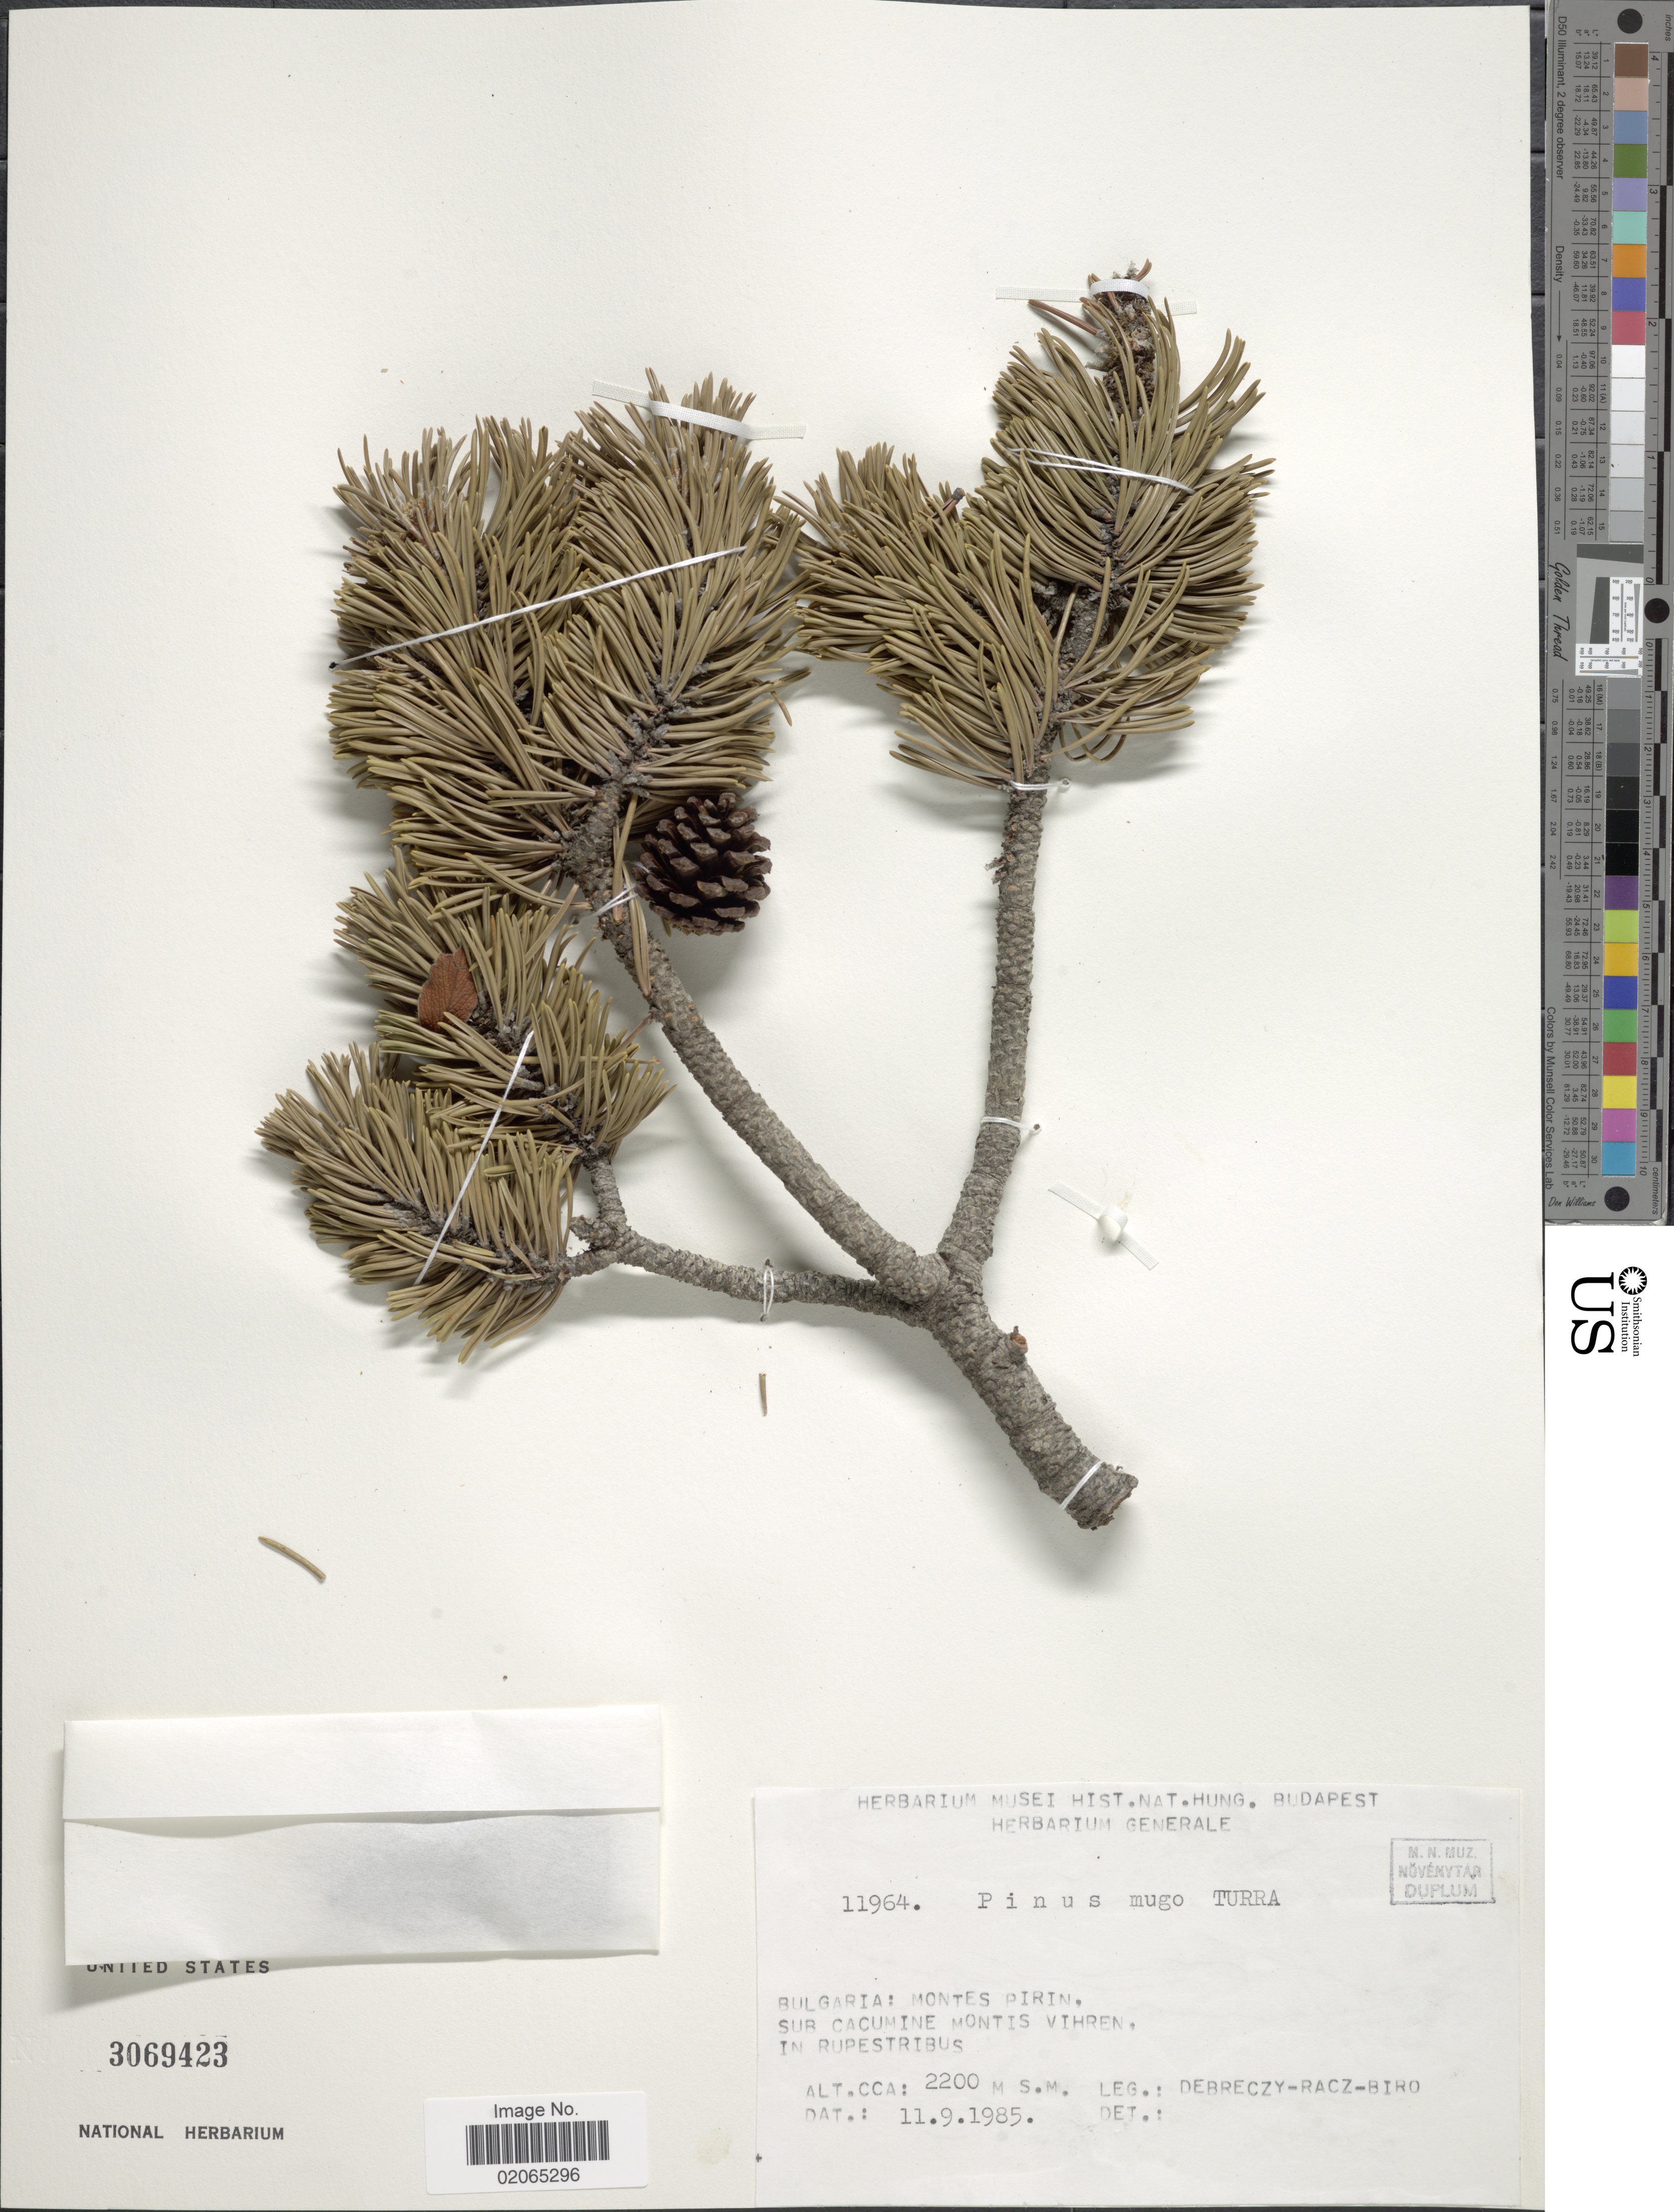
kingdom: Plantae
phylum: Tracheophyta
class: Pinopsida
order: Pinales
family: Pinaceae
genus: Pinus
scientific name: Pinus mugo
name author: Turra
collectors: Debreczy, Rácz & Biro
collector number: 11964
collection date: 1985-09-11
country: Bulgaria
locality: Bulgaria: montes Pirin. Sur Cacumine montis Vihren, in rupestribus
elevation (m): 2200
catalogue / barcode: US 3069423